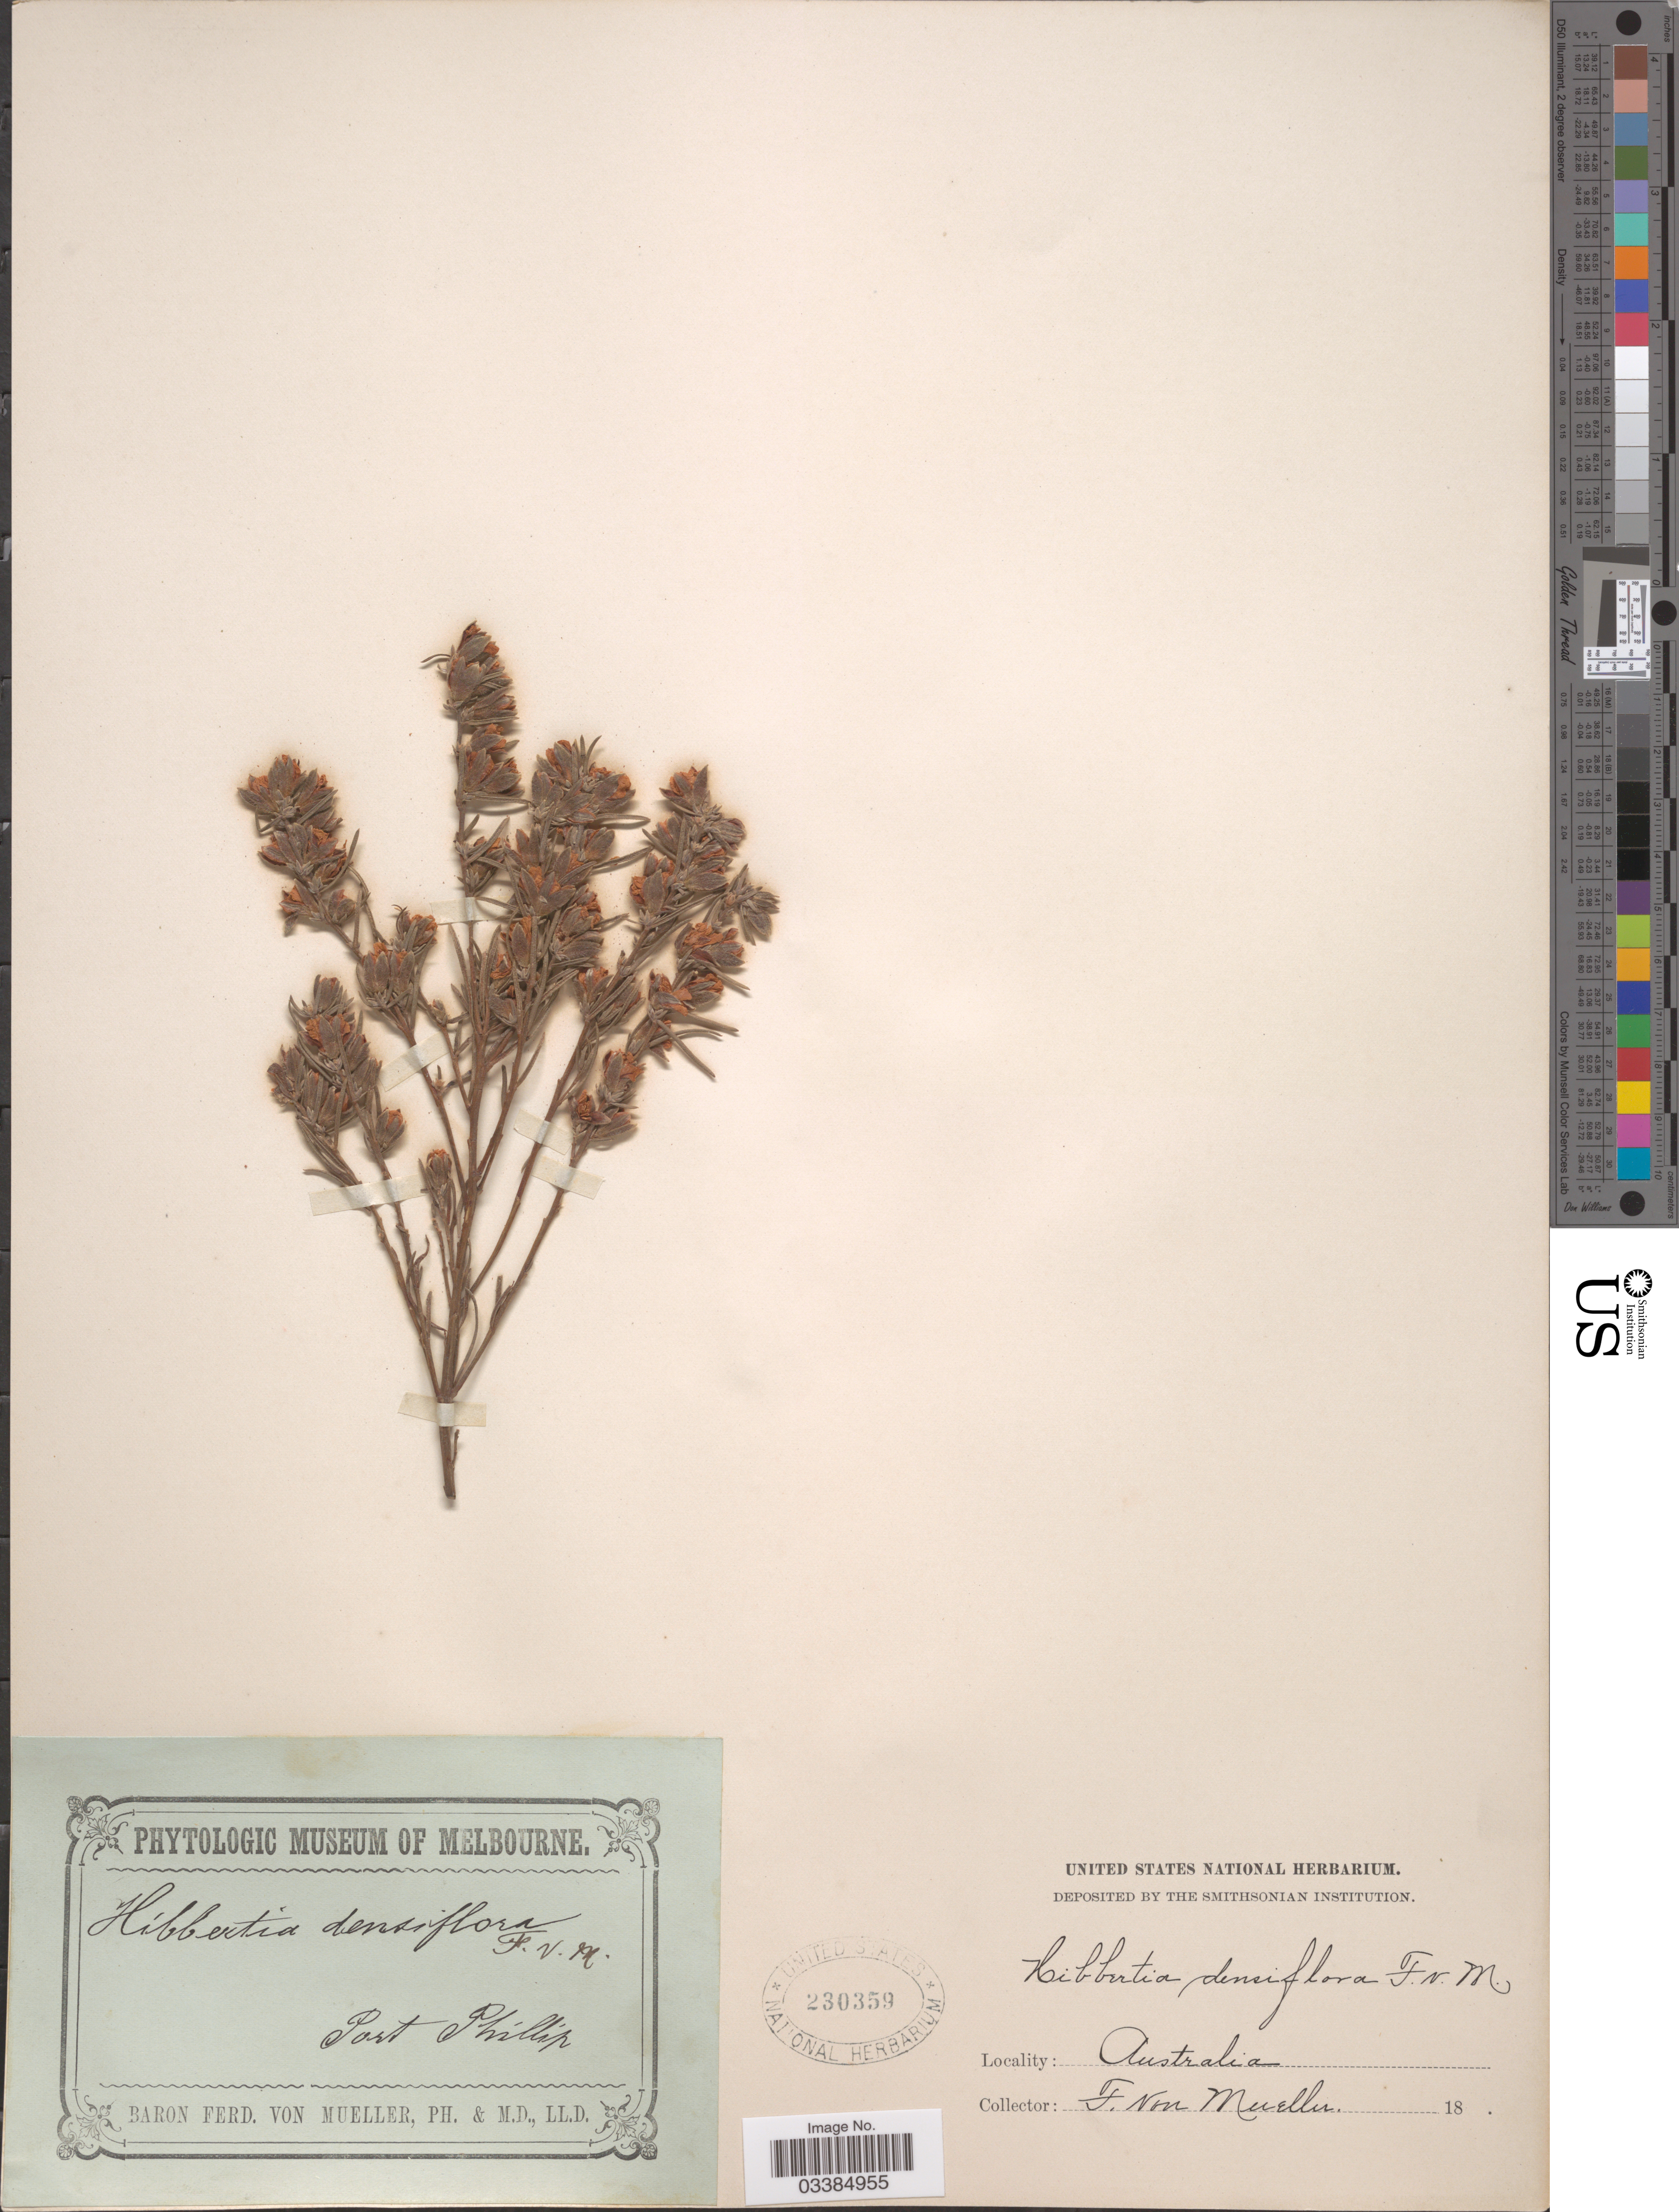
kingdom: Plantae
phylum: Tracheophyta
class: Magnoliopsida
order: Dilleniales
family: Dilleniaceae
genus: Hibbertia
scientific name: Hibbertia densiflora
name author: F. Muell.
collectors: F. Mueller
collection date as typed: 18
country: Australia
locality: Port Phillip.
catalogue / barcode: US 230359